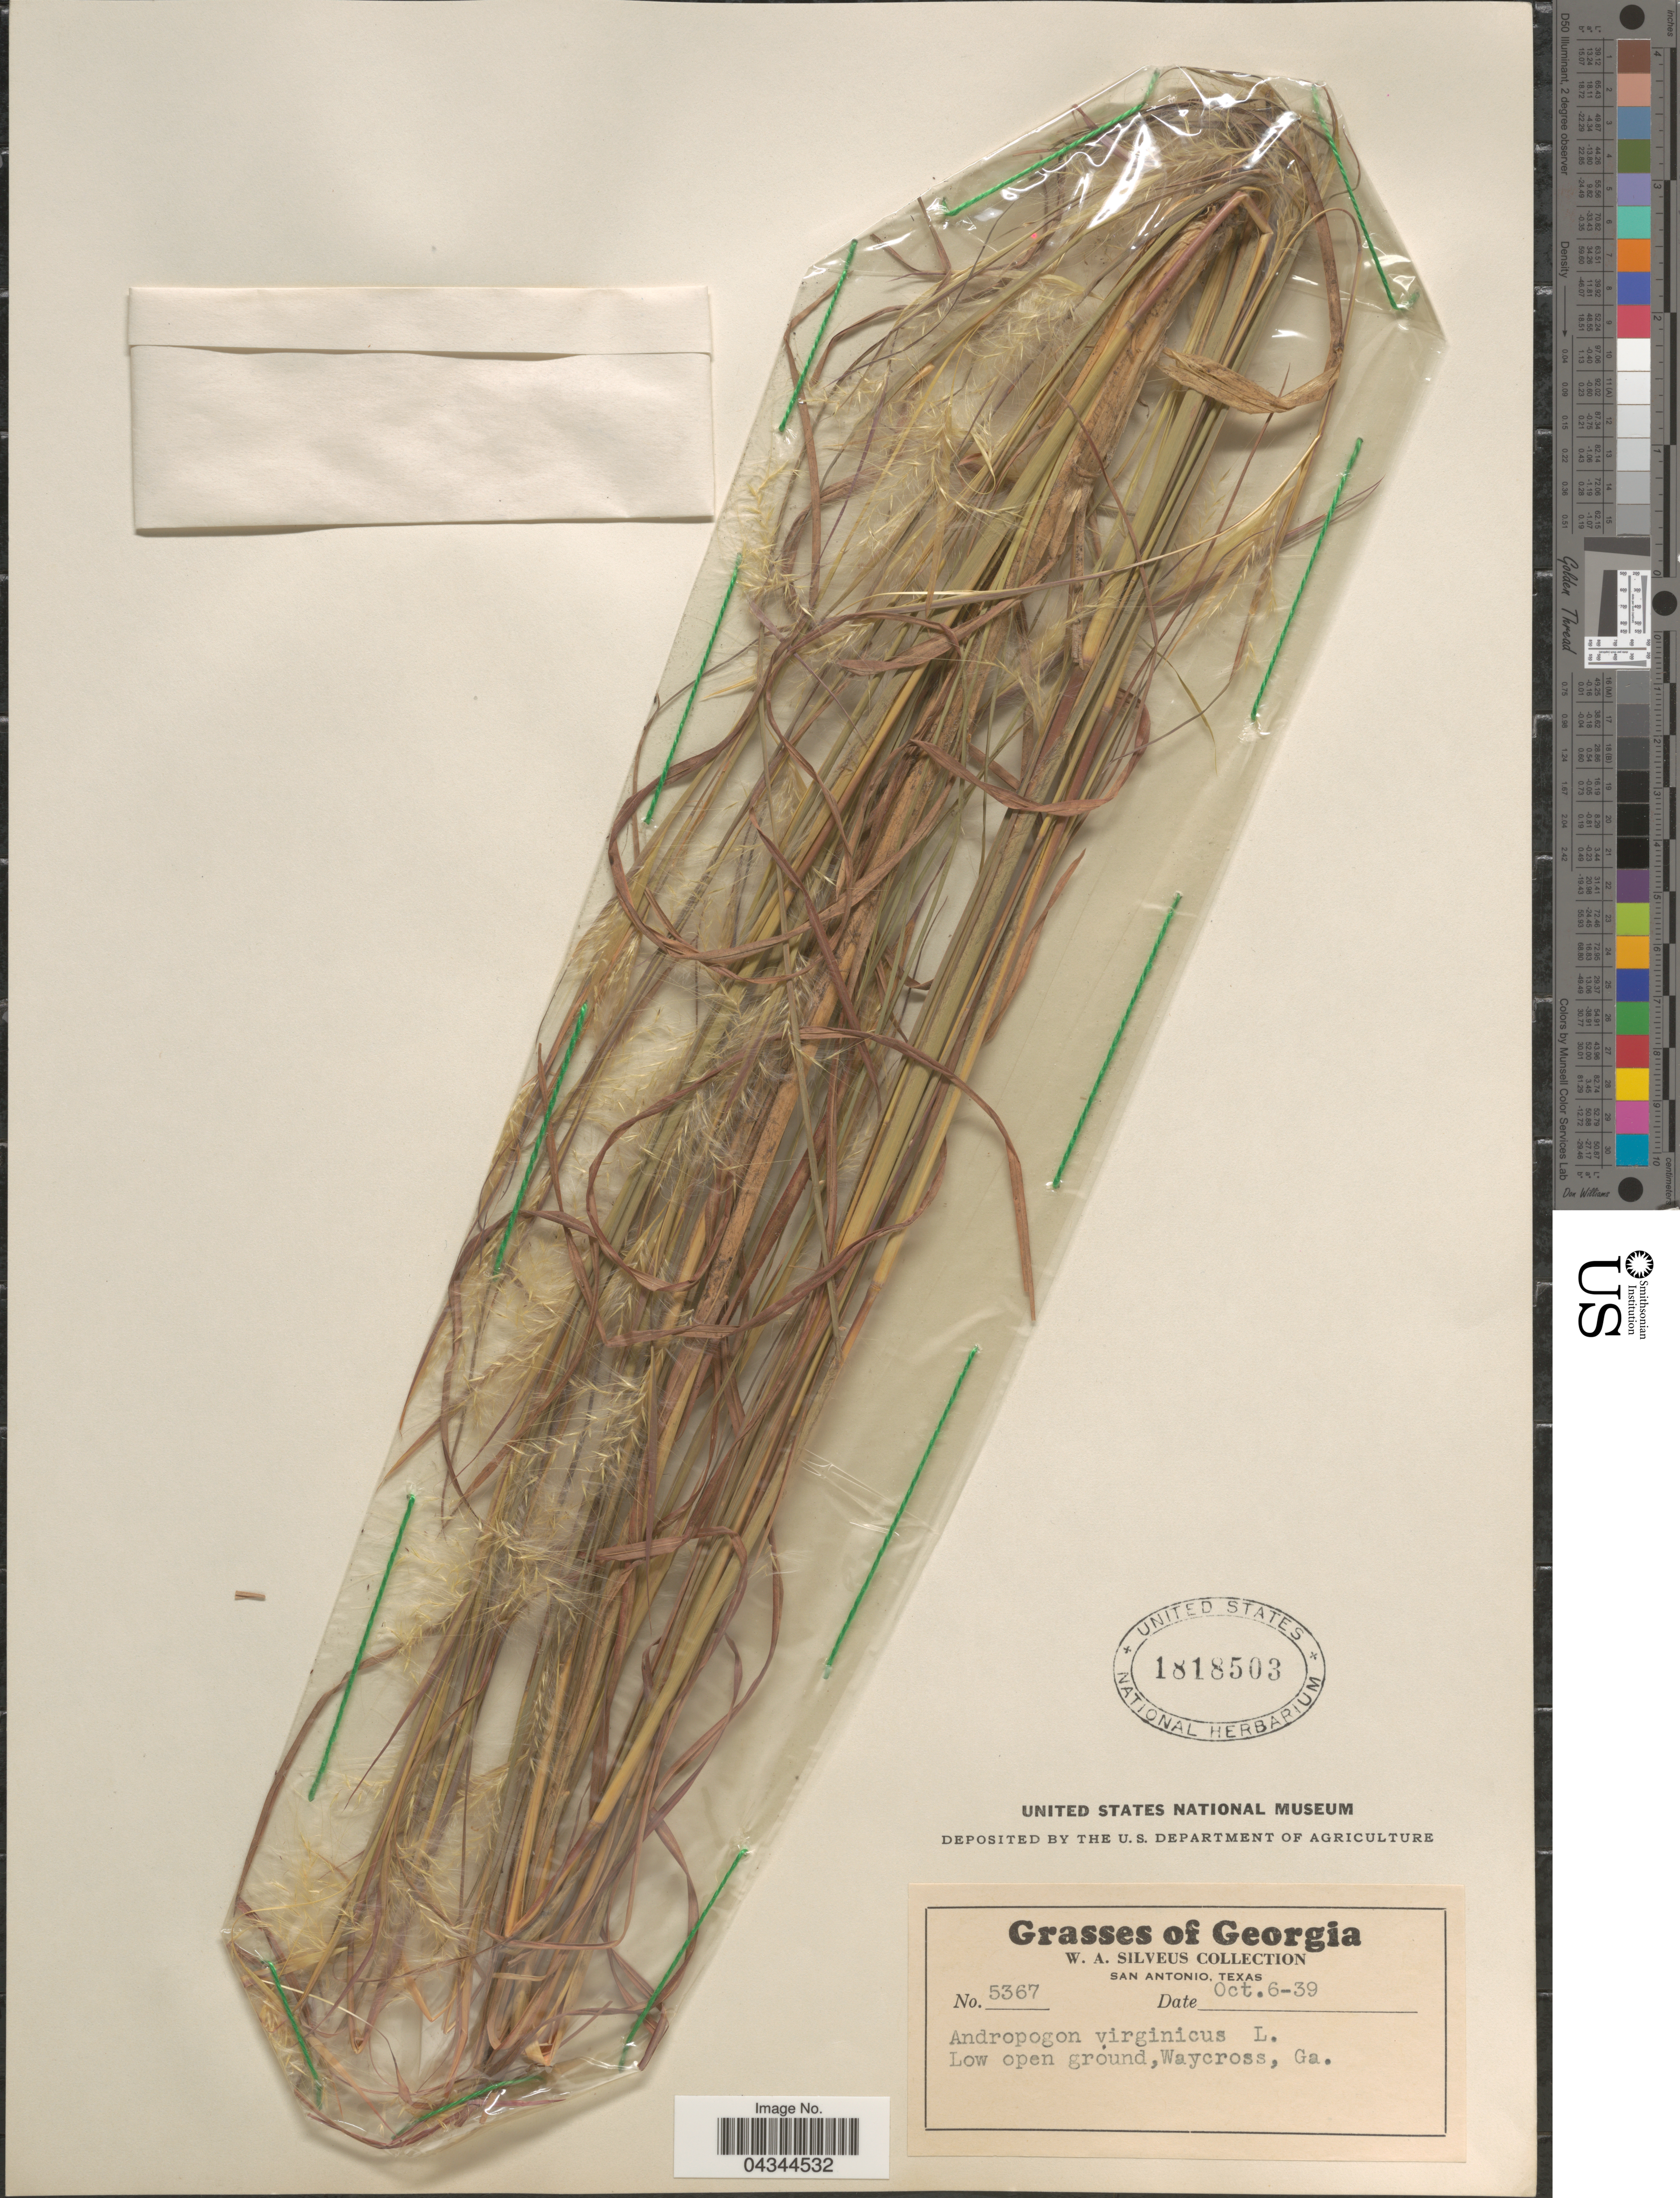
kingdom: Plantae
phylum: Tracheophyta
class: Liliopsida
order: Poales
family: Poaceae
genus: Andropogon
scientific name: Andropogon virginicus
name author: L.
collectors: W. Silveus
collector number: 5367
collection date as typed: Transcribed d/m/y: 6/10/39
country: United States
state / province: Georgia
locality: Low open ground, Waycross.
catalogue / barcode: US 1818503